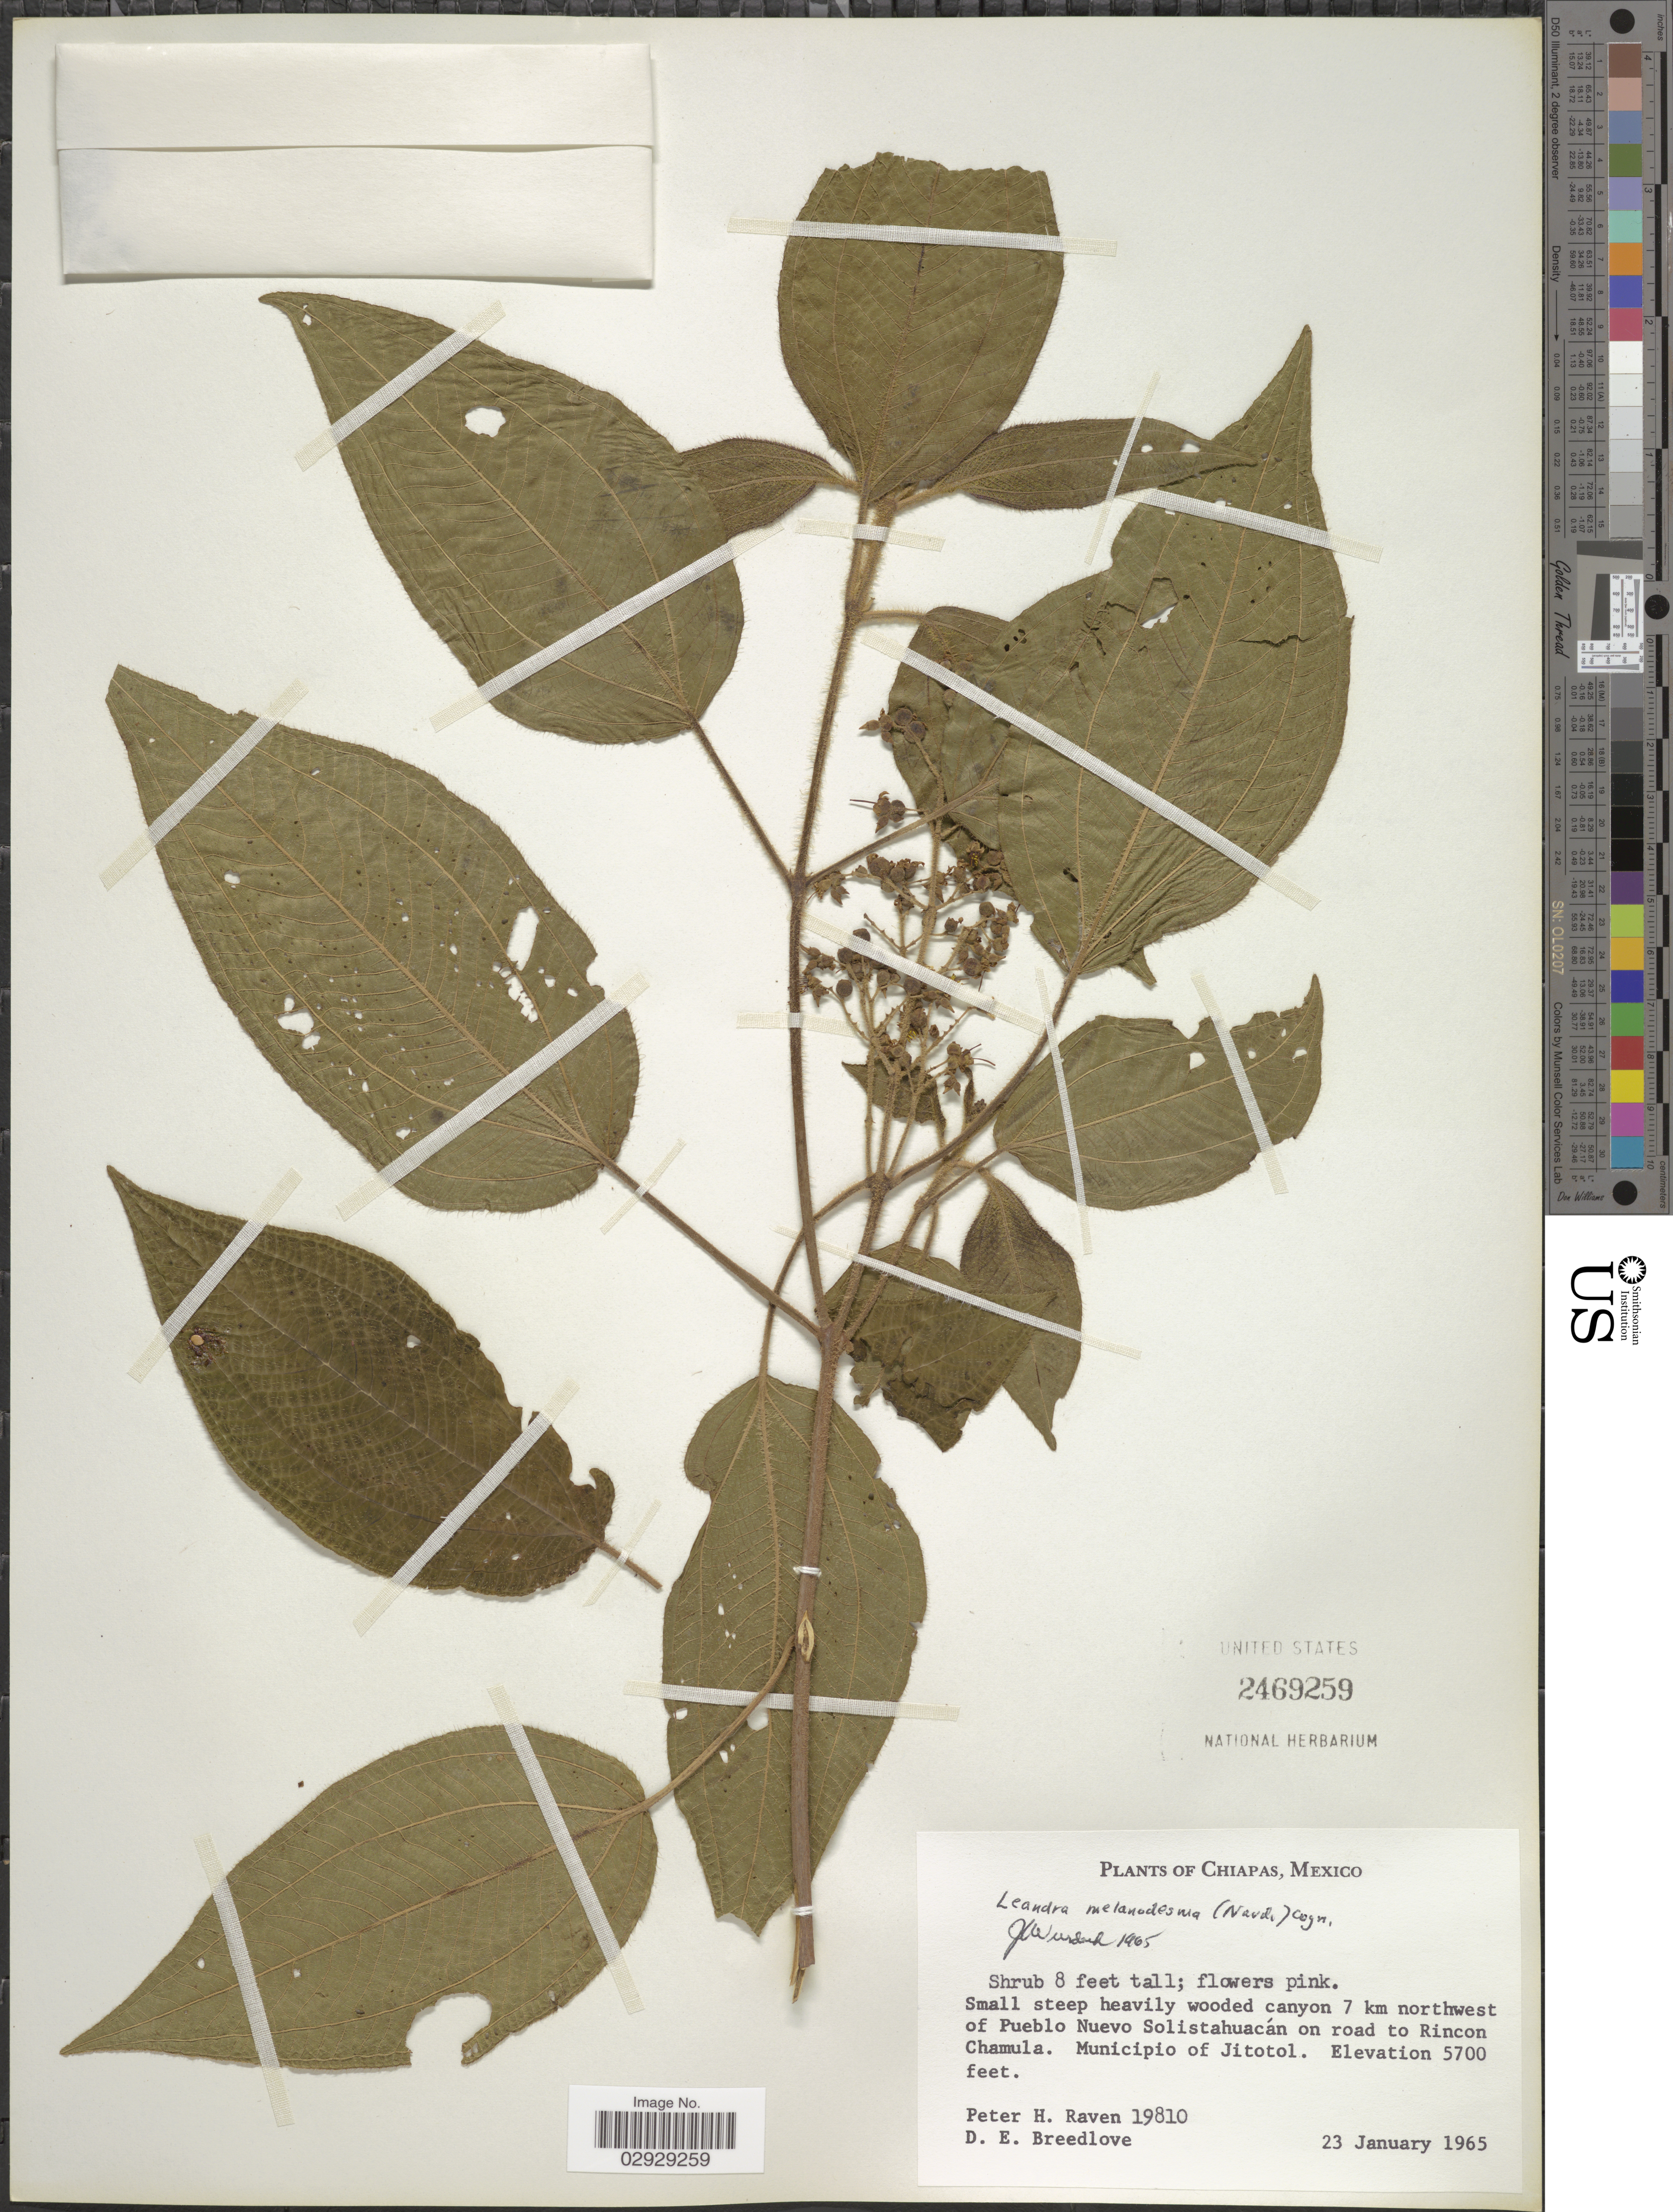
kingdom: Plantae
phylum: Tracheophyta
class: Magnoliopsida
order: Myrtales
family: Melastomataceae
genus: Leandra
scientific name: Leandra melanodesma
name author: (Naudin) Cogn.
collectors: P. Raven & D. E. Breedlove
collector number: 19810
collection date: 1965-01-23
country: Mexico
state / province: Chiapas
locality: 7 km northwest of Pueblo Nuevo Solisthahuacán on road to Rincon Chamula. Municipio of Jitotol.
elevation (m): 1737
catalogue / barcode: US 2469259